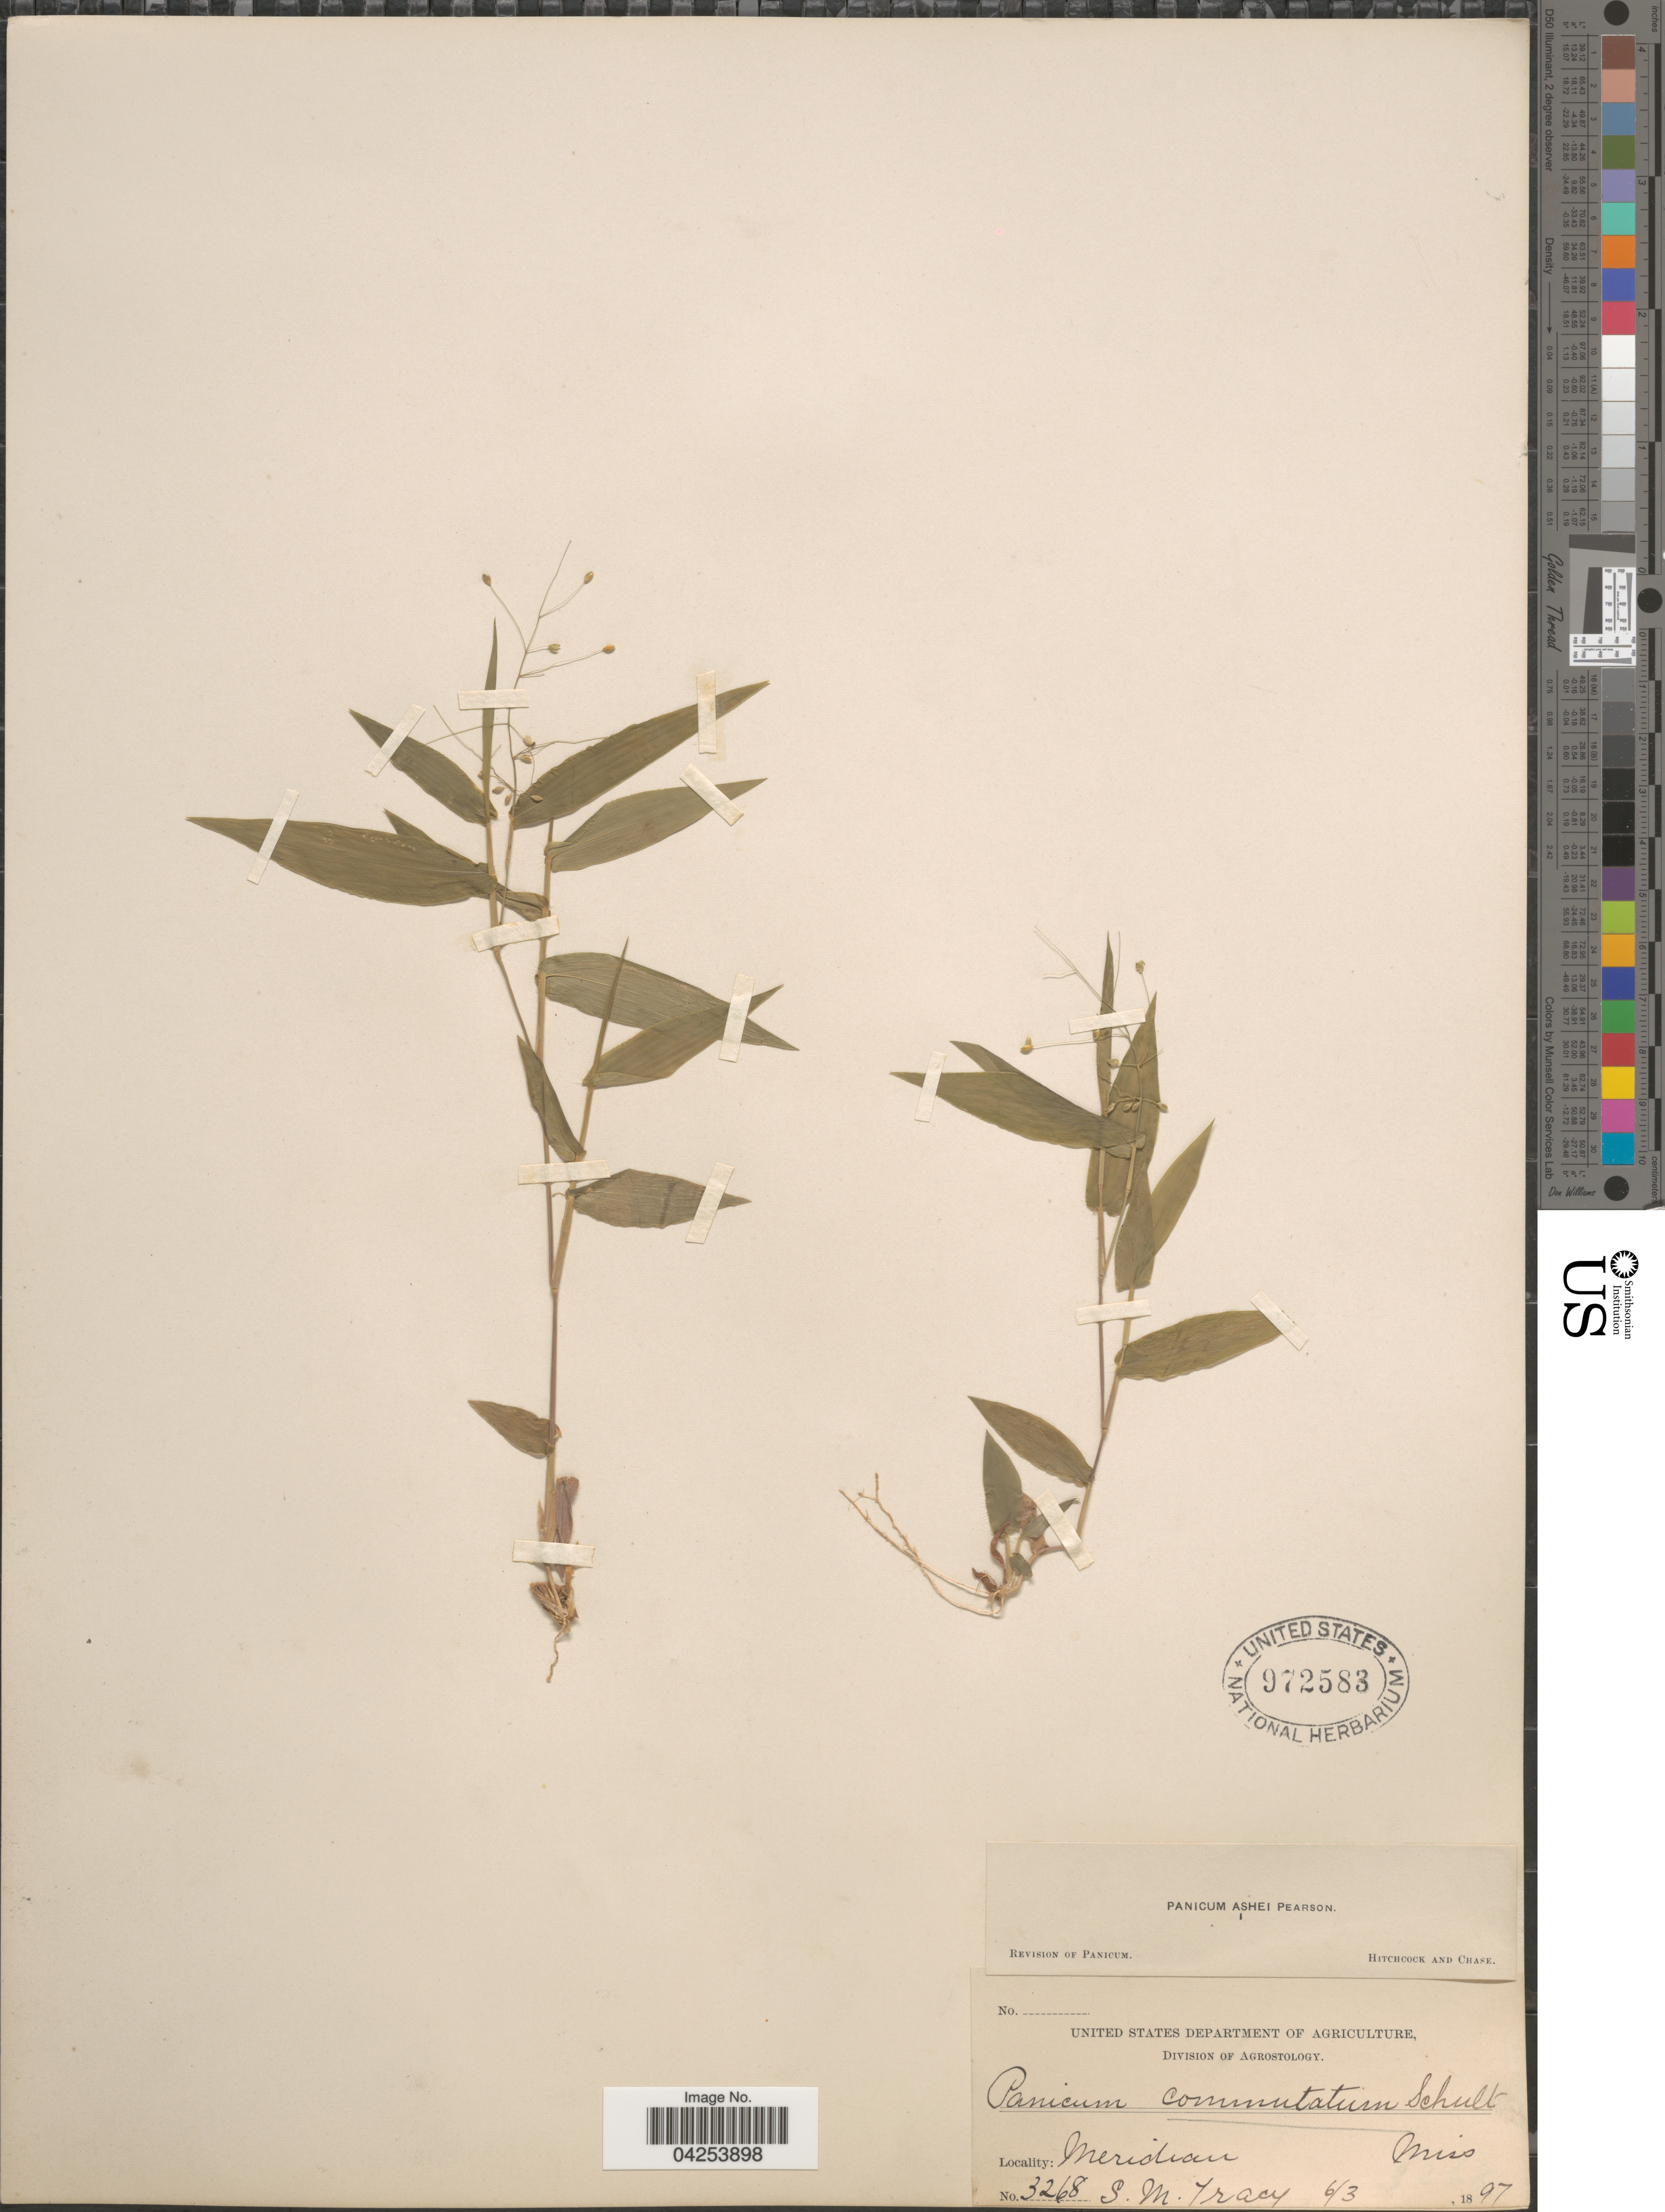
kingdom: Plantae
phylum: Tracheophyta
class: Liliopsida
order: Poales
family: Poaceae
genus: Dichanthelium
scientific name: Dichanthelium commutatum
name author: (Schult.) Gould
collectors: S. M. Tracy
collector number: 3268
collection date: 1897-06-03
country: United States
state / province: Mississippi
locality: Meridian.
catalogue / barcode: US 972583